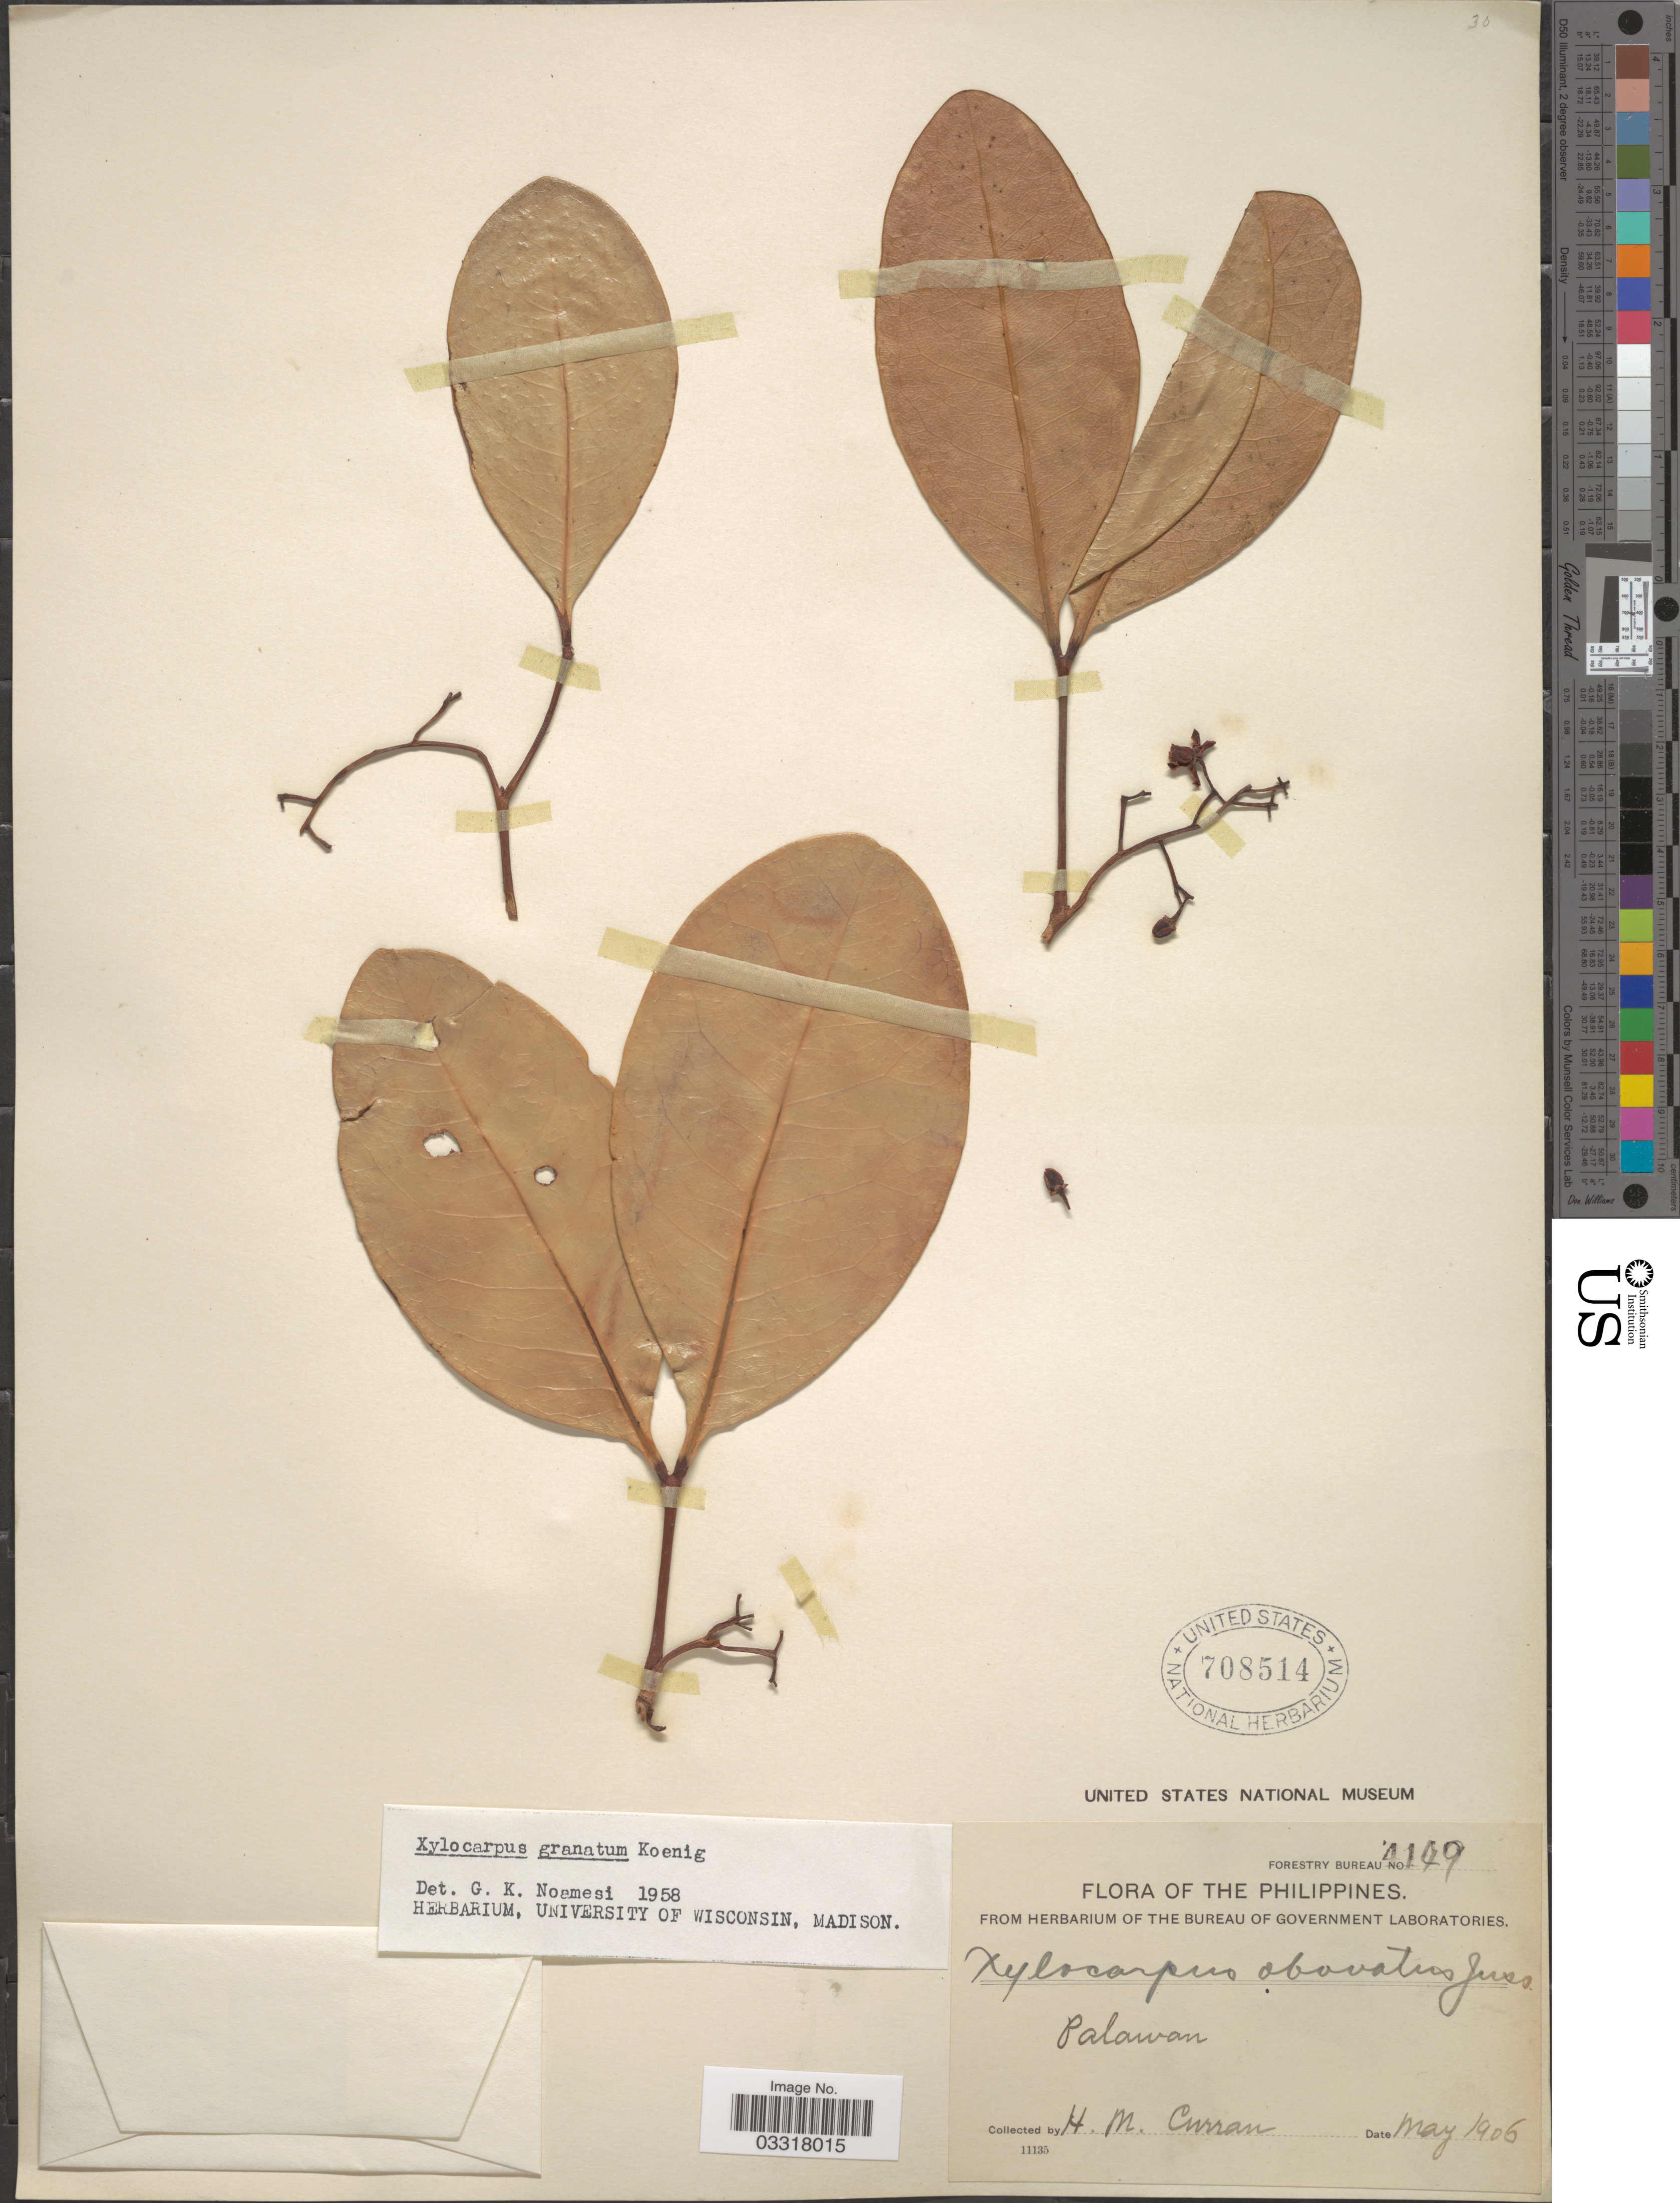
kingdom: Plantae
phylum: Tracheophyta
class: Magnoliopsida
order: Sapindales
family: Meliaceae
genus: Xylocarpus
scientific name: Xylocarpus granatum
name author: J. Koenig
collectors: H. M. Curran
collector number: Forestry Bureau 4149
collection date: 1906-05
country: Philippines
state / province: Mimaropa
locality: Palawan.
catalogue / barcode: US 708514